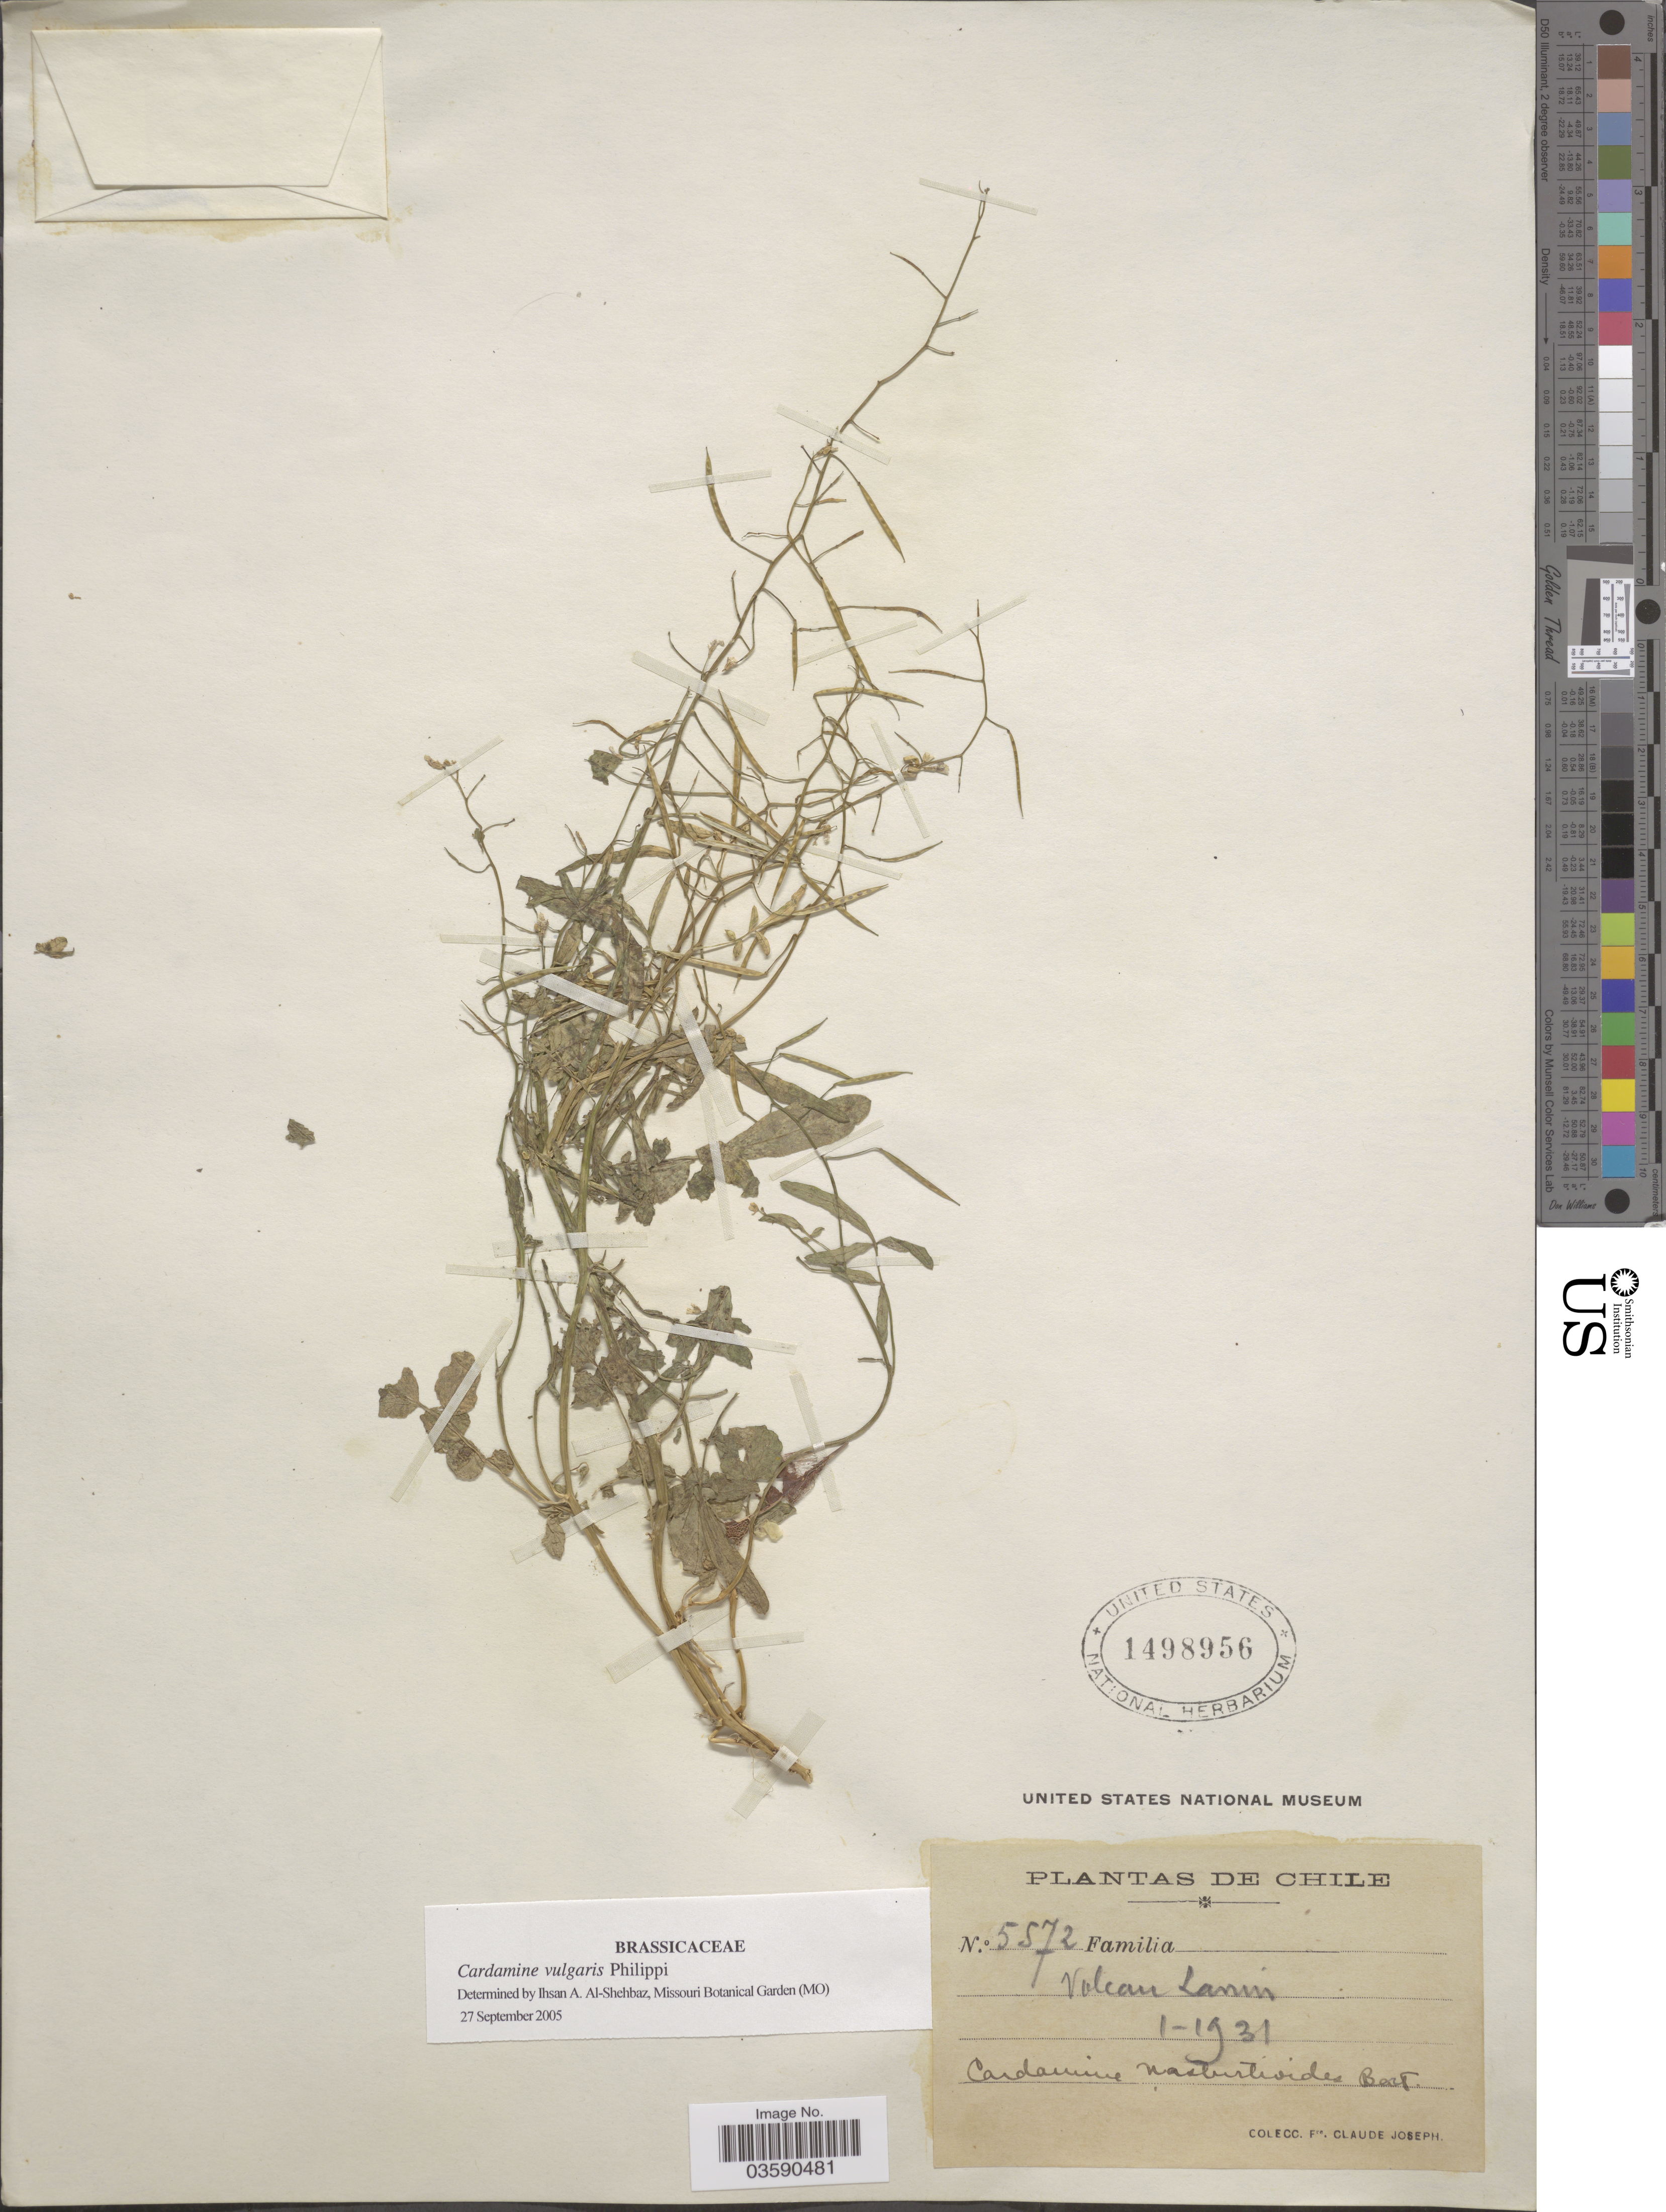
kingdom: Plantae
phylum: Tracheophyta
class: Magnoliopsida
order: Brassicales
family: Brassicaceae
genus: Cardamine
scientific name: Cardamine vulgaris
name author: Phil.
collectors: Bro. Claude-Joseph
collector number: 5572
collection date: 1931-01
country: Chile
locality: Volcan Lanin.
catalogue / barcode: US 1498956